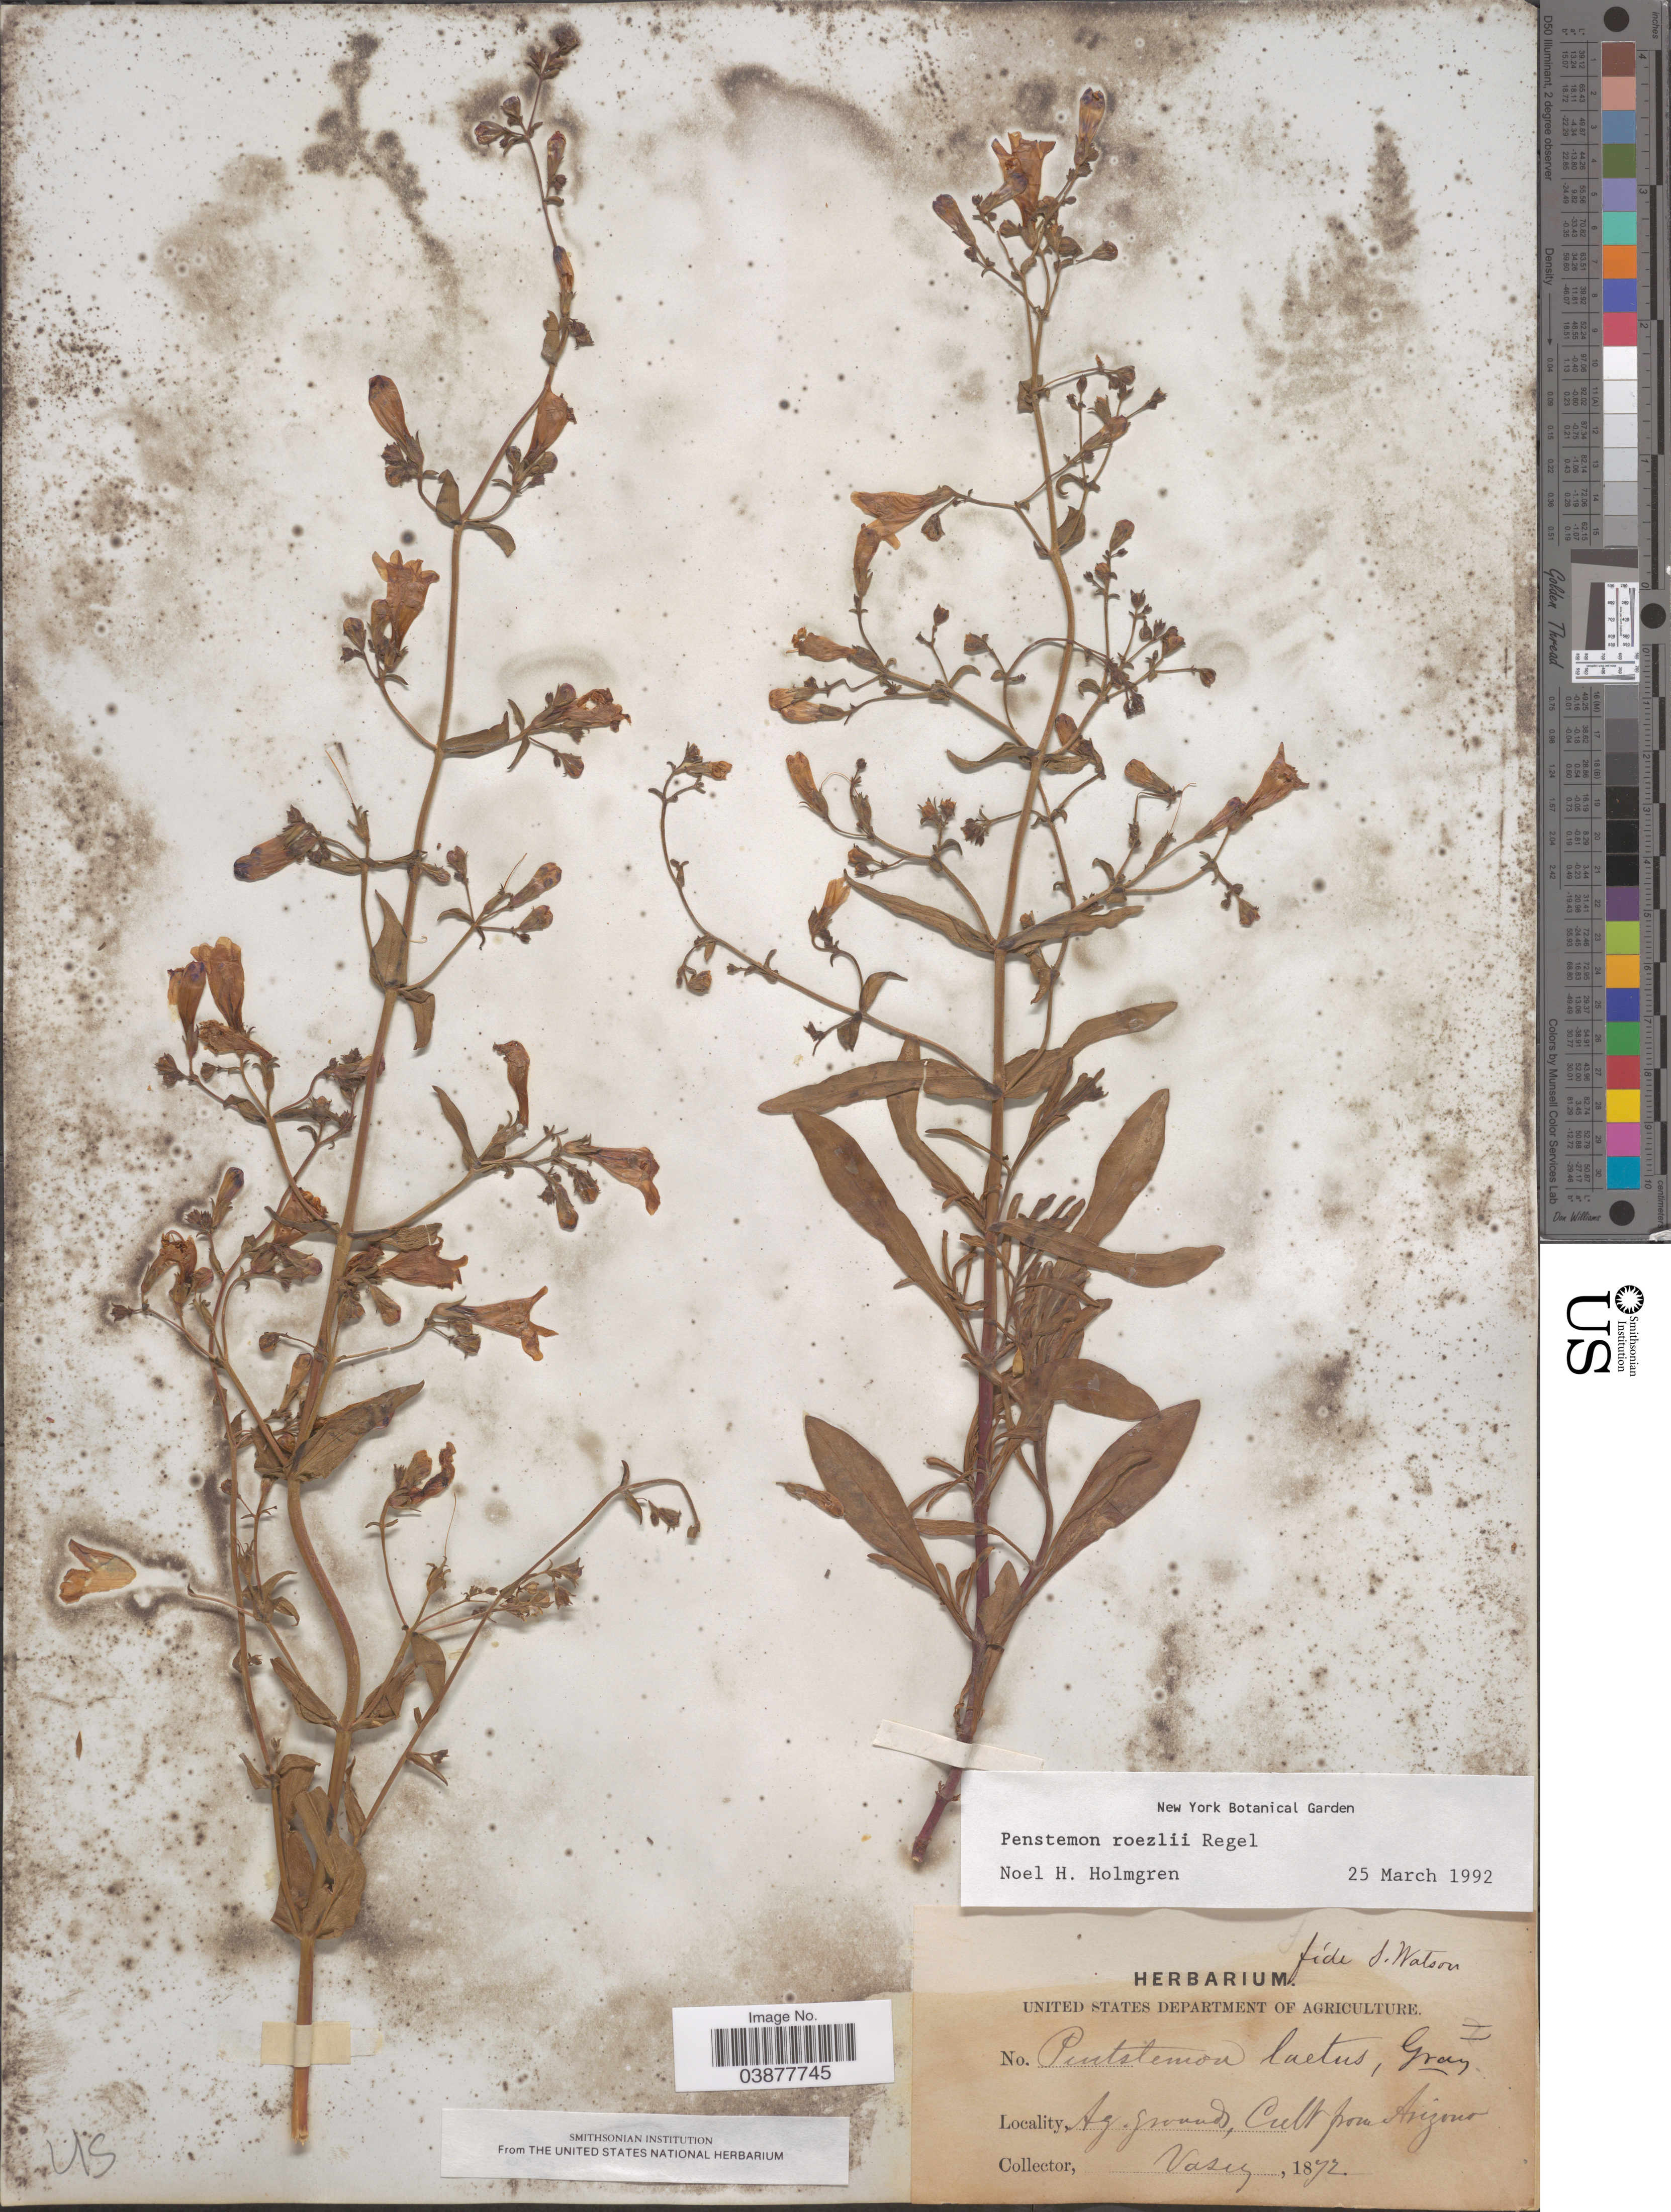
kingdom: Plantae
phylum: Tracheophyta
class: Magnoliopsida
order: Lamiales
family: Plantaginaceae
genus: Penstemon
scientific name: Penstemon roezlii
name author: Regel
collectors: Vasey, --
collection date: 1872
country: United States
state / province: Arizona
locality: Ag. grounds.